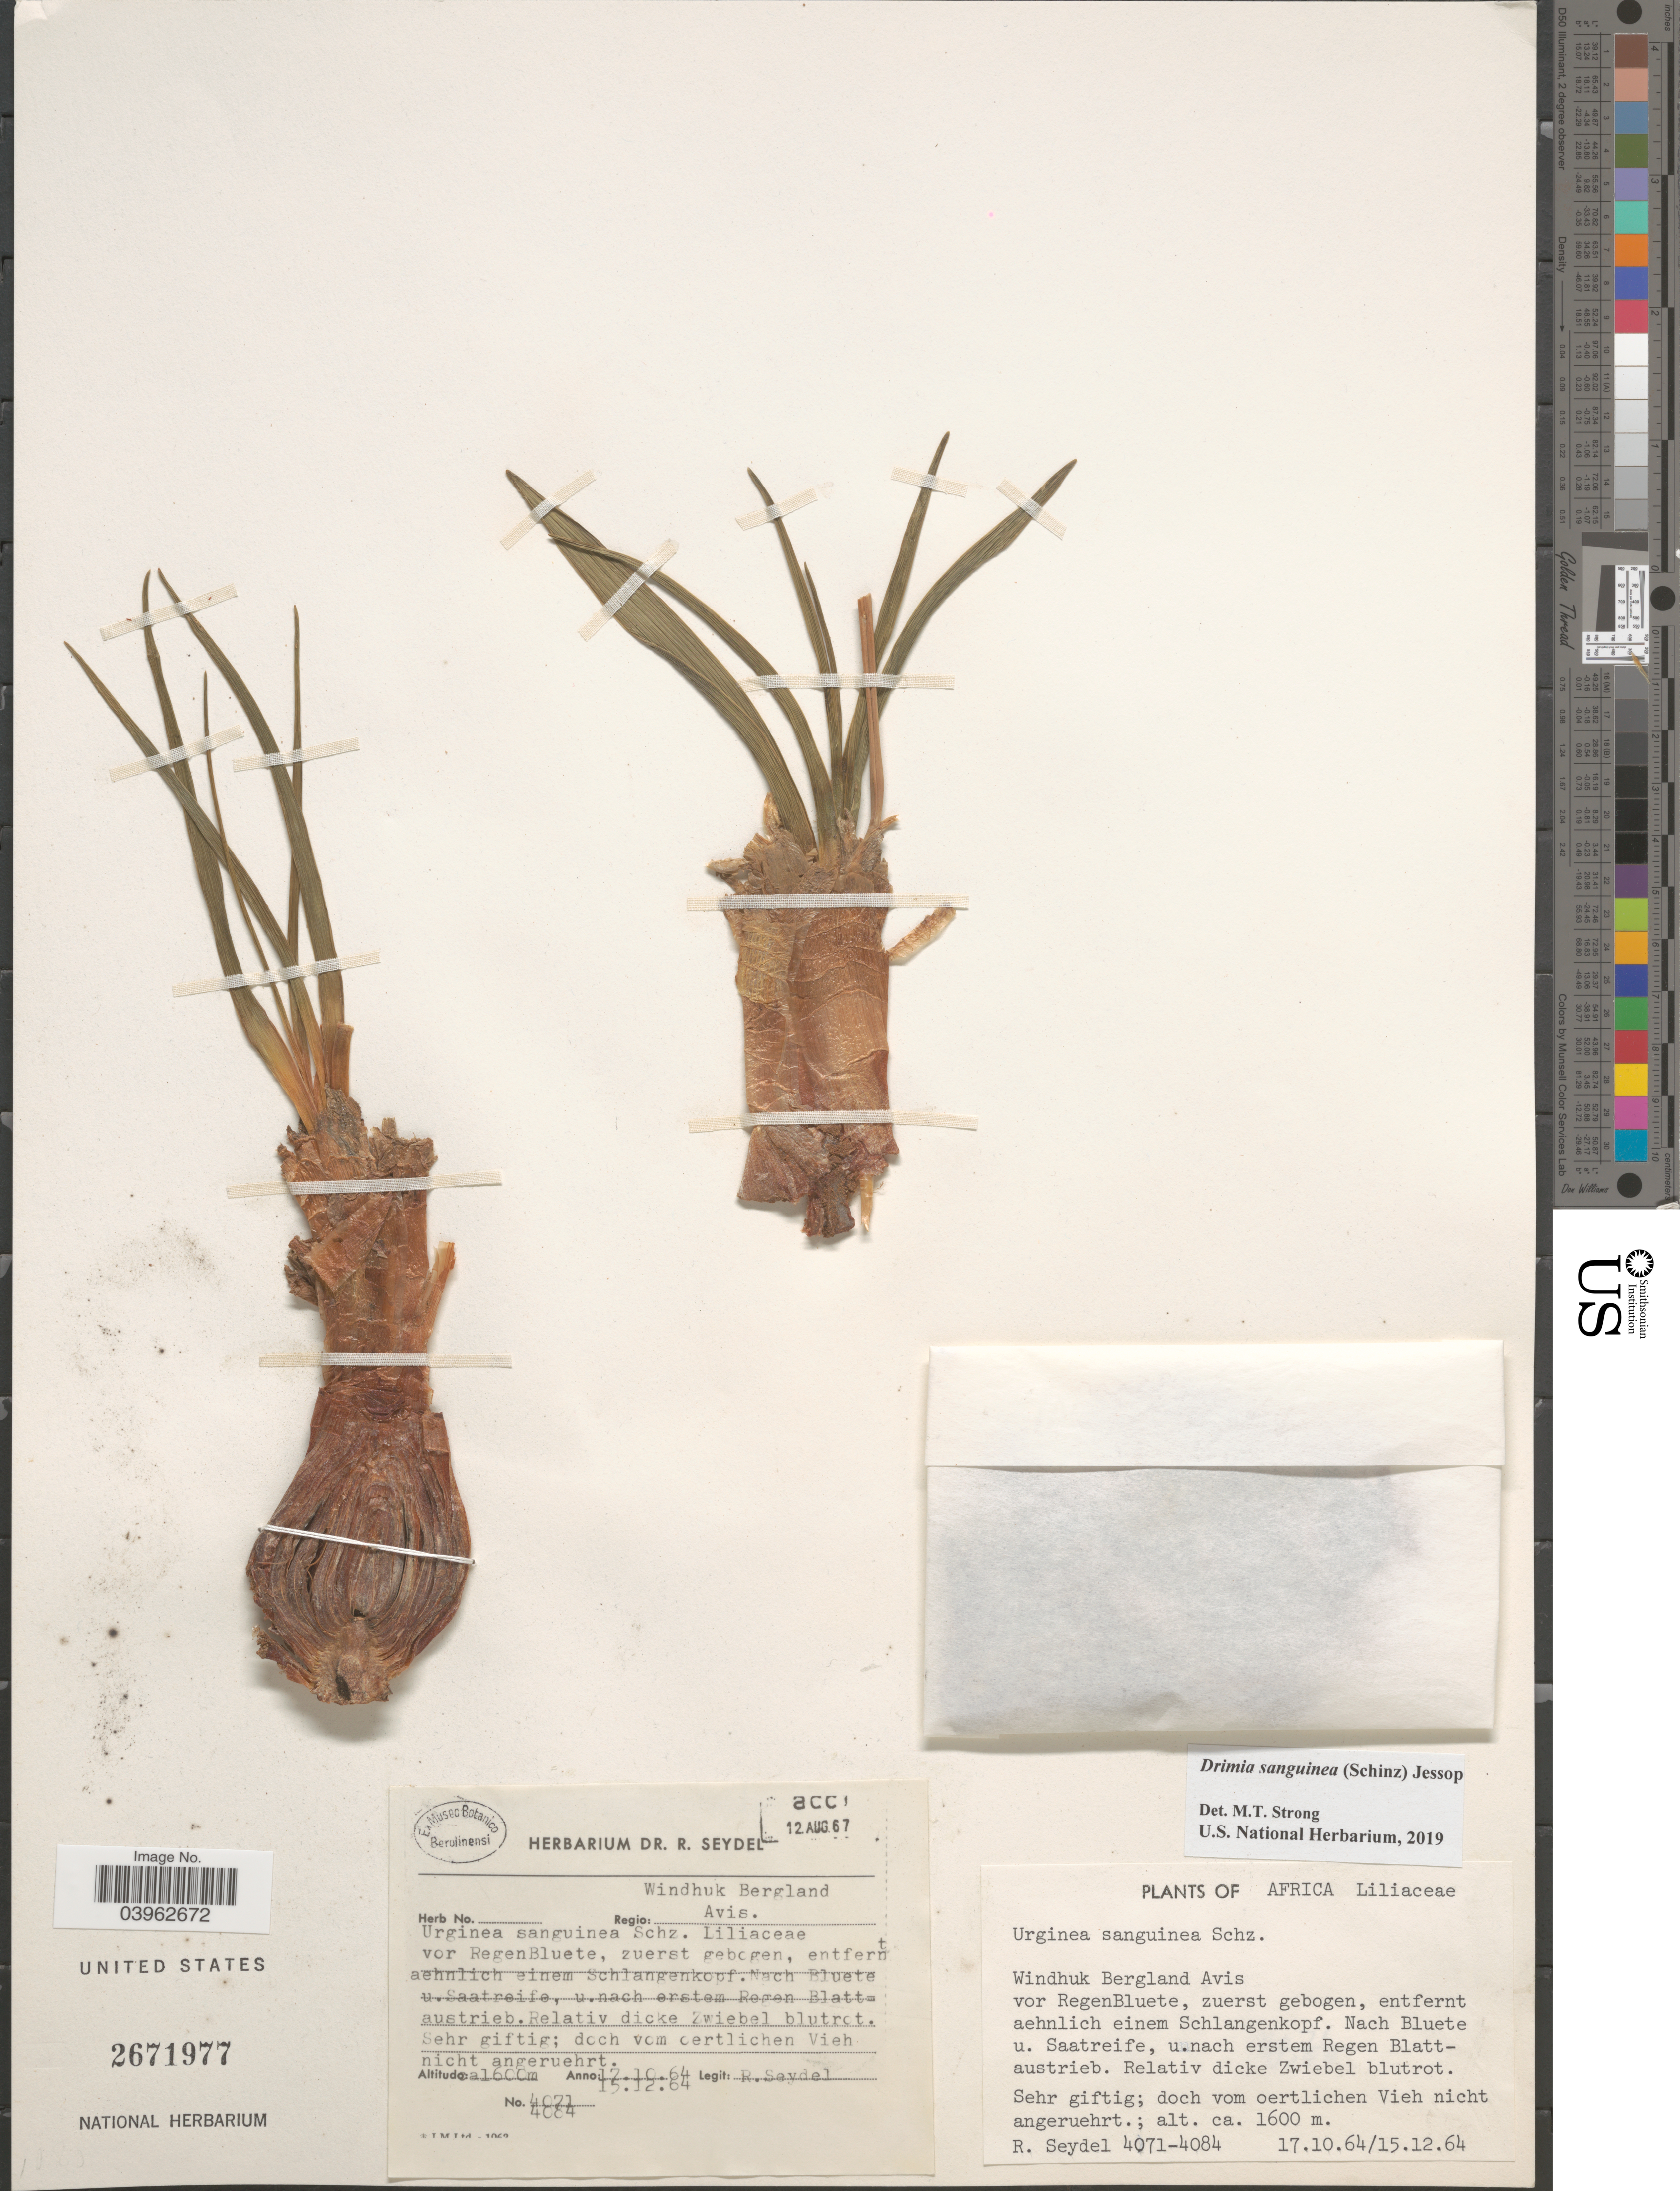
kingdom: Plantae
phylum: Tracheophyta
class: Liliopsida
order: Asparagales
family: Asparagaceae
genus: Drimia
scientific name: Drimia sanguinea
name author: (Schinz) Jessop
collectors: R. Seydel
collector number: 4071-4084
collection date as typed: Transcribed d/m/y: 17/10/64 to 15/12/64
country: Namibia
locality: Africa. Windhuk Bergland Avis vor RegenBluete, zuerst gebogen, entfernt aehnlich einem Schlangenkopf. Regio Avis.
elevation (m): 1600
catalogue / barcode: US 2671977